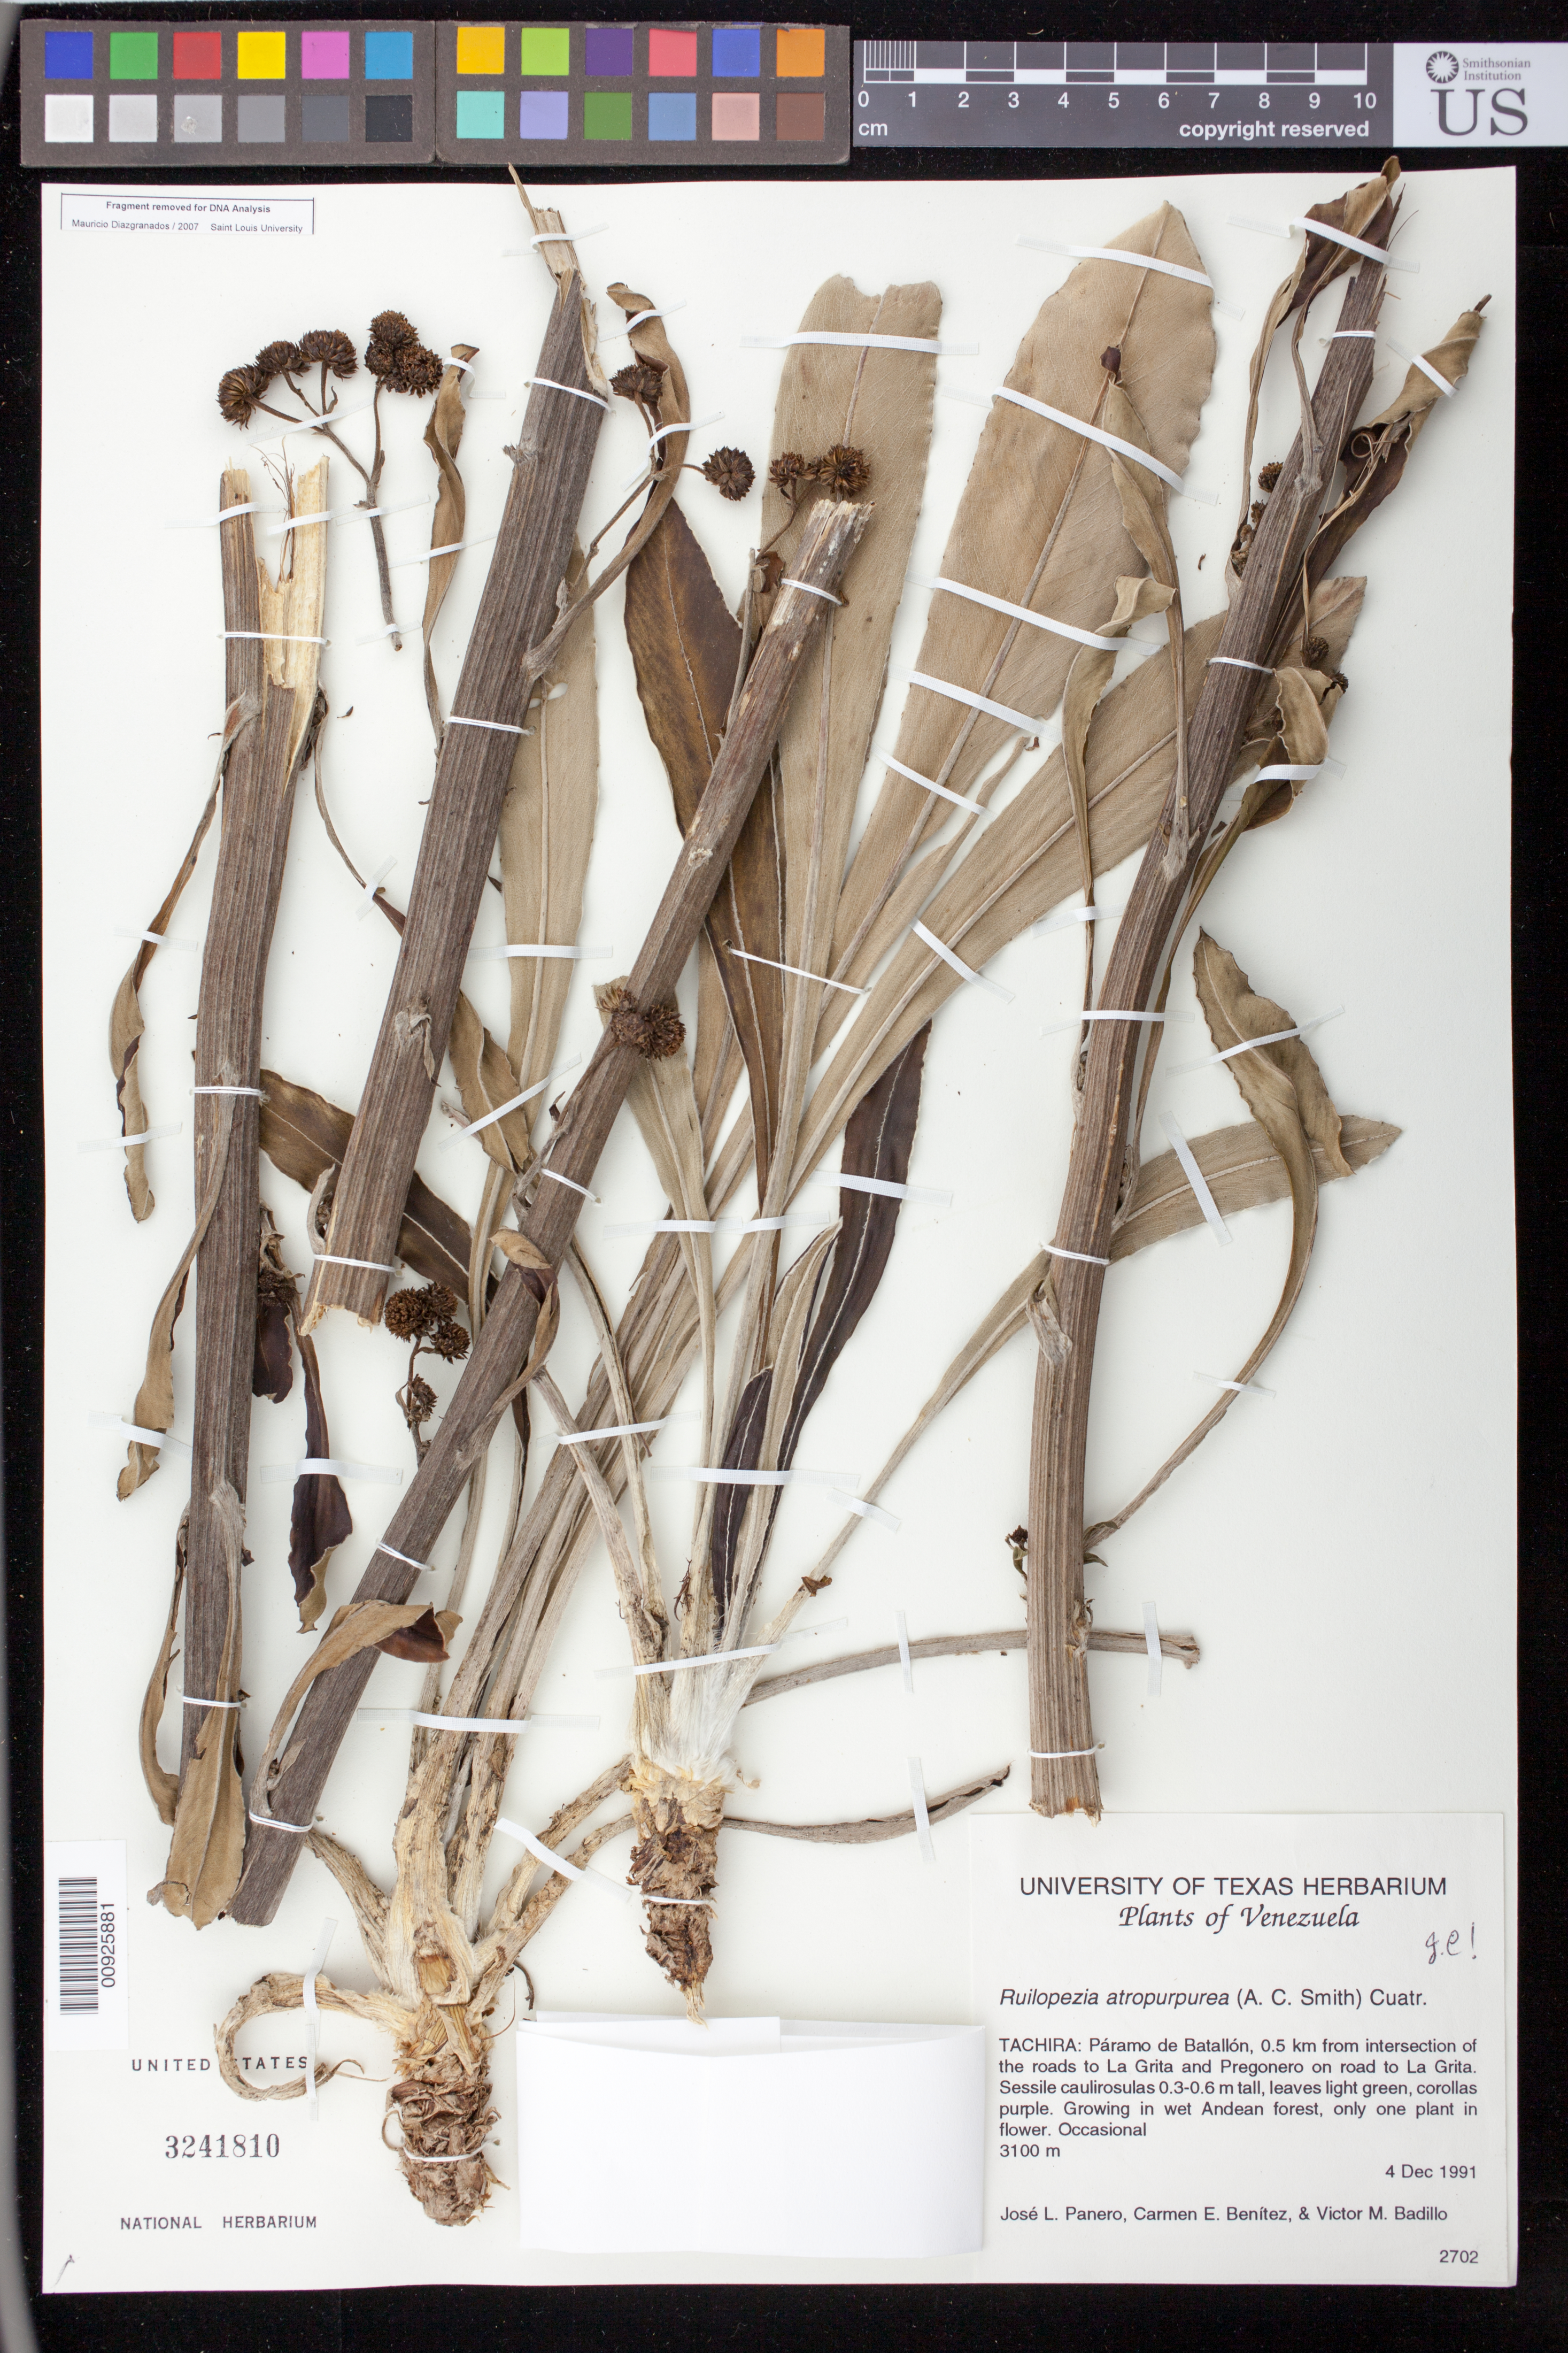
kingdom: Plantae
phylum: Tracheophyta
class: Magnoliopsida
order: Asterales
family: Asteraceae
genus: Ruilopezia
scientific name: Ruilopezia atropurpurea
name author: (A.C. Sm.) Cuatrec.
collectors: J. L. Panero, C. E. Benítez de Rojas & V. Badillo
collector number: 2702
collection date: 1991-12-04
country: Venezuela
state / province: Táchira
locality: Páramo del Batallón. 0.5 km from intersection of the roads to La Grita and pregonero on road to La grita.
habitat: Growing in wet Andean forest, only one plant in flower. Occasional.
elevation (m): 3100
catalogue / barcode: US 3241810